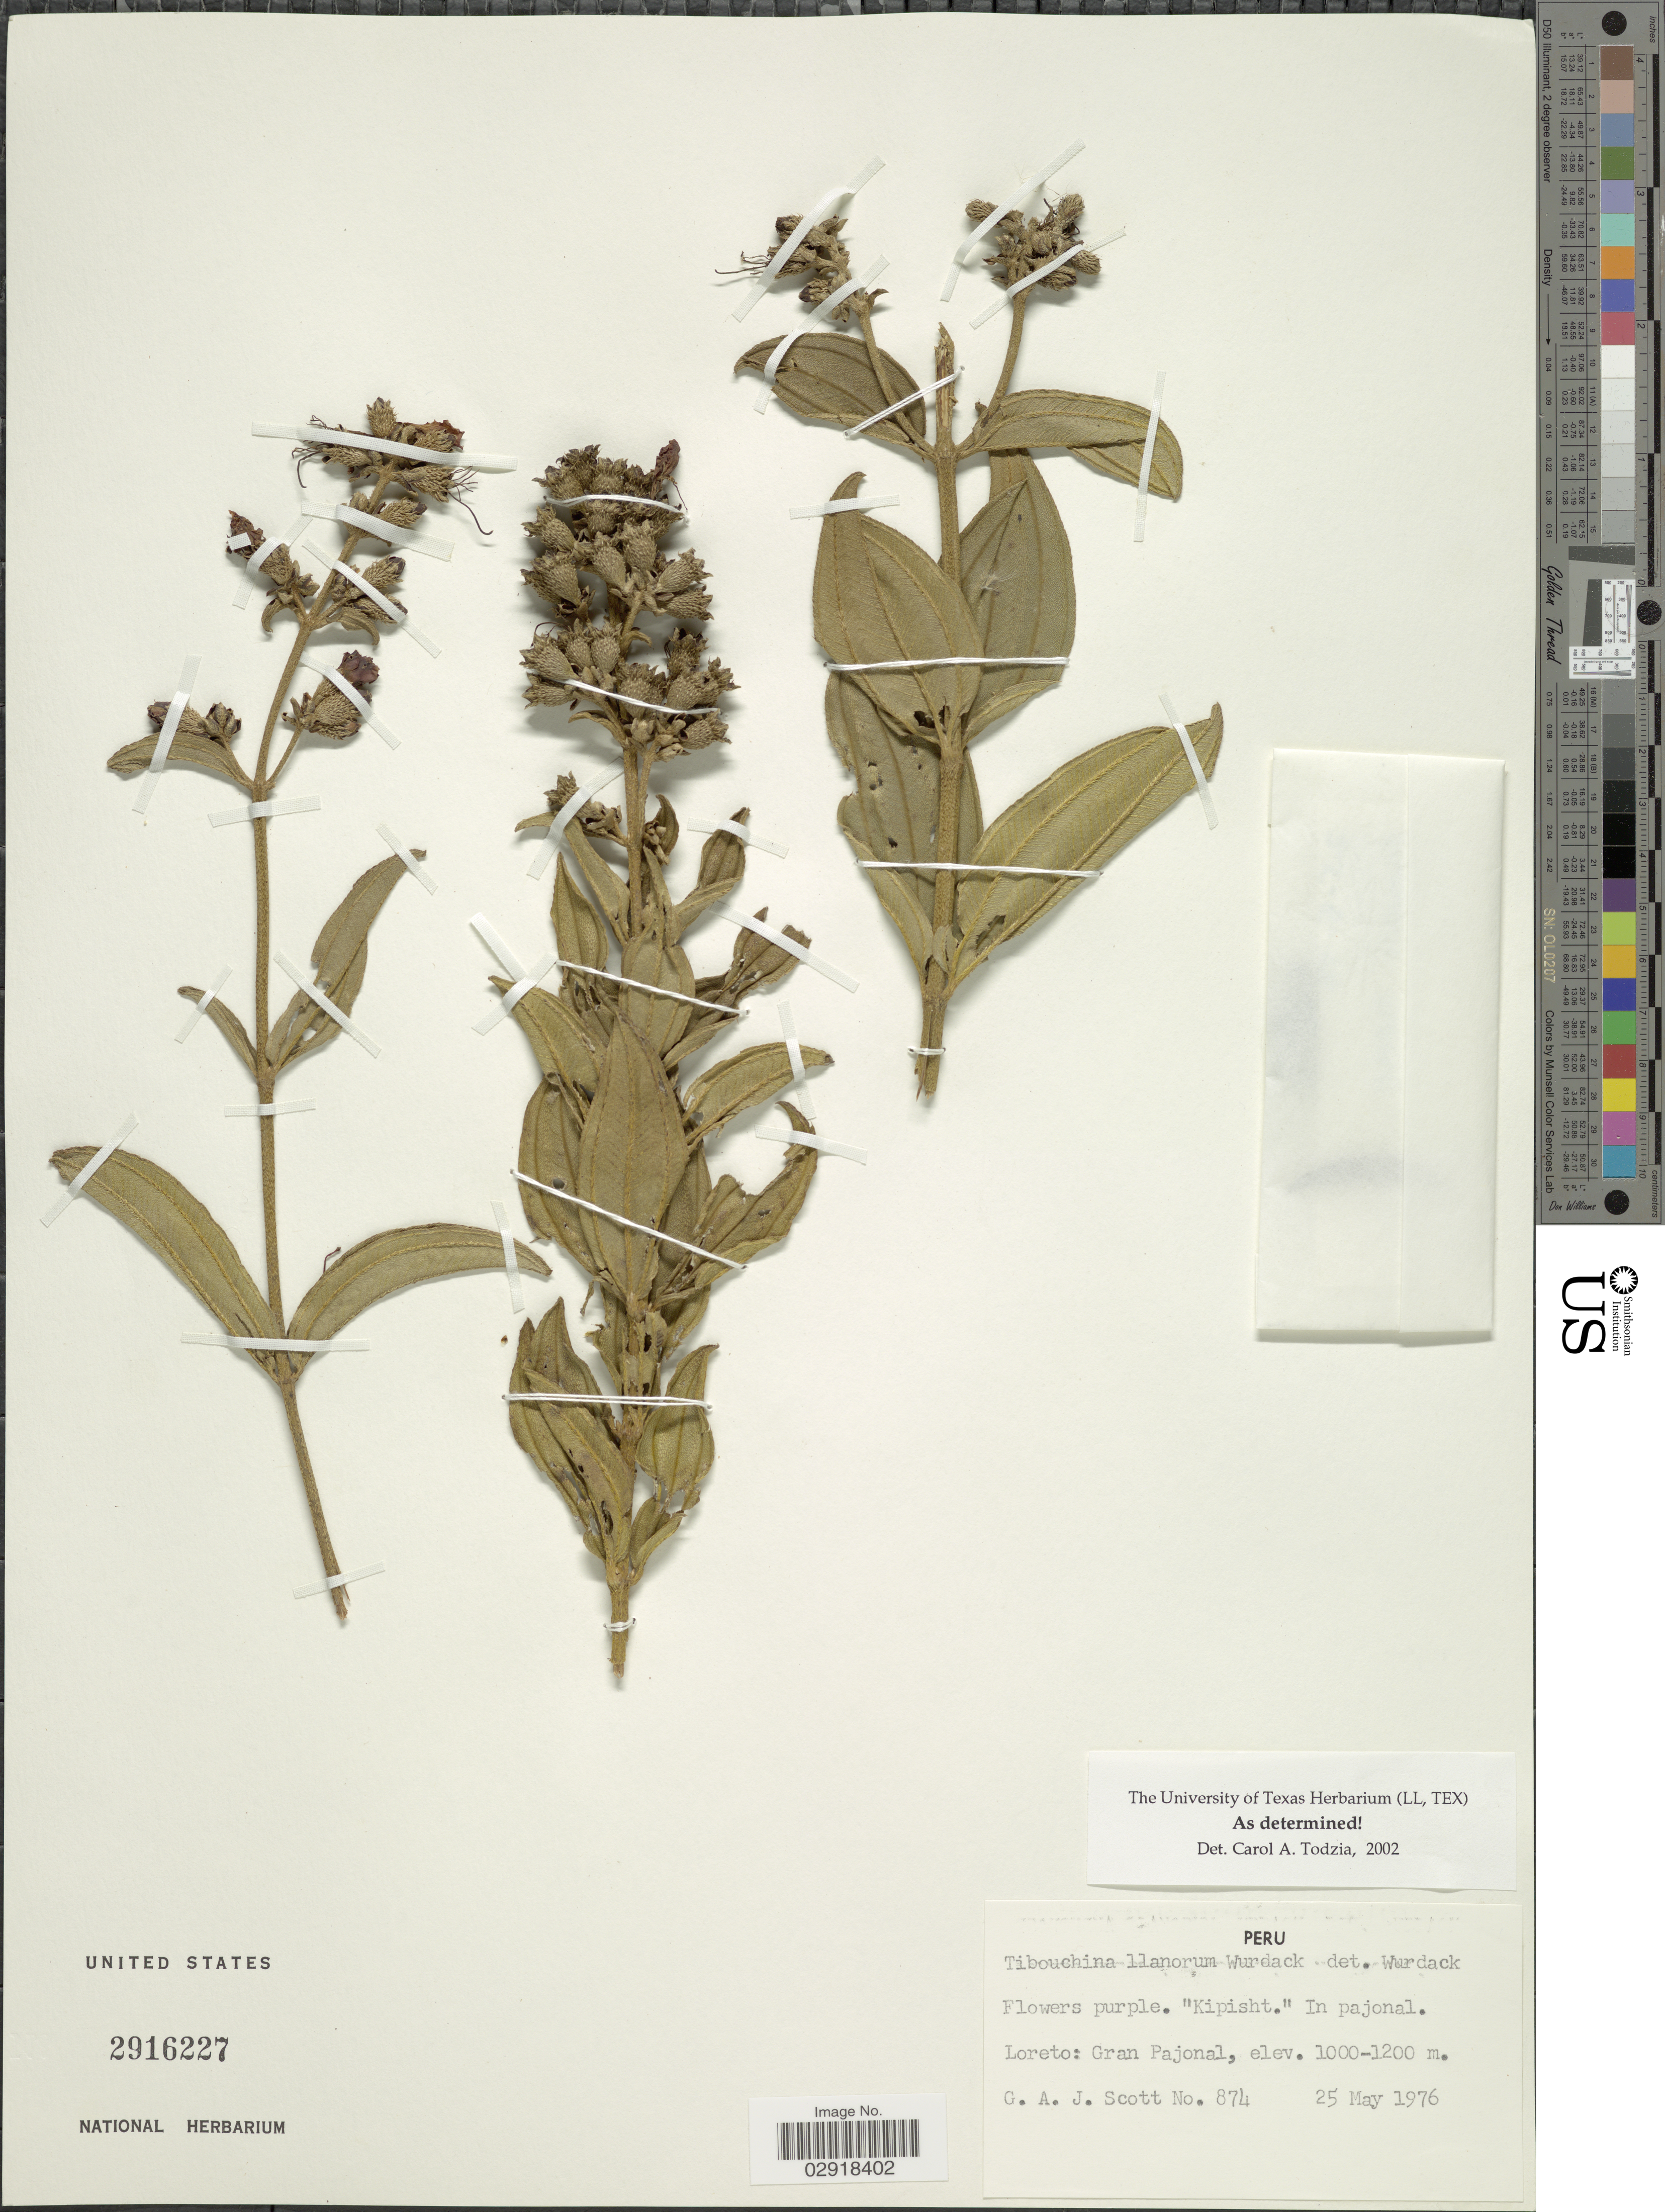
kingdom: Plantae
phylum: Tracheophyta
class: Magnoliopsida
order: Myrtales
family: Melastomataceae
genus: Tibouchina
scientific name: Tibouchina llanorum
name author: Wurdack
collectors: G. Scott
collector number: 874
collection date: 1976-05-25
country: Peru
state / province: Loreto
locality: Gran Pajonal.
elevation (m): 1000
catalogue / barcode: US 2916227